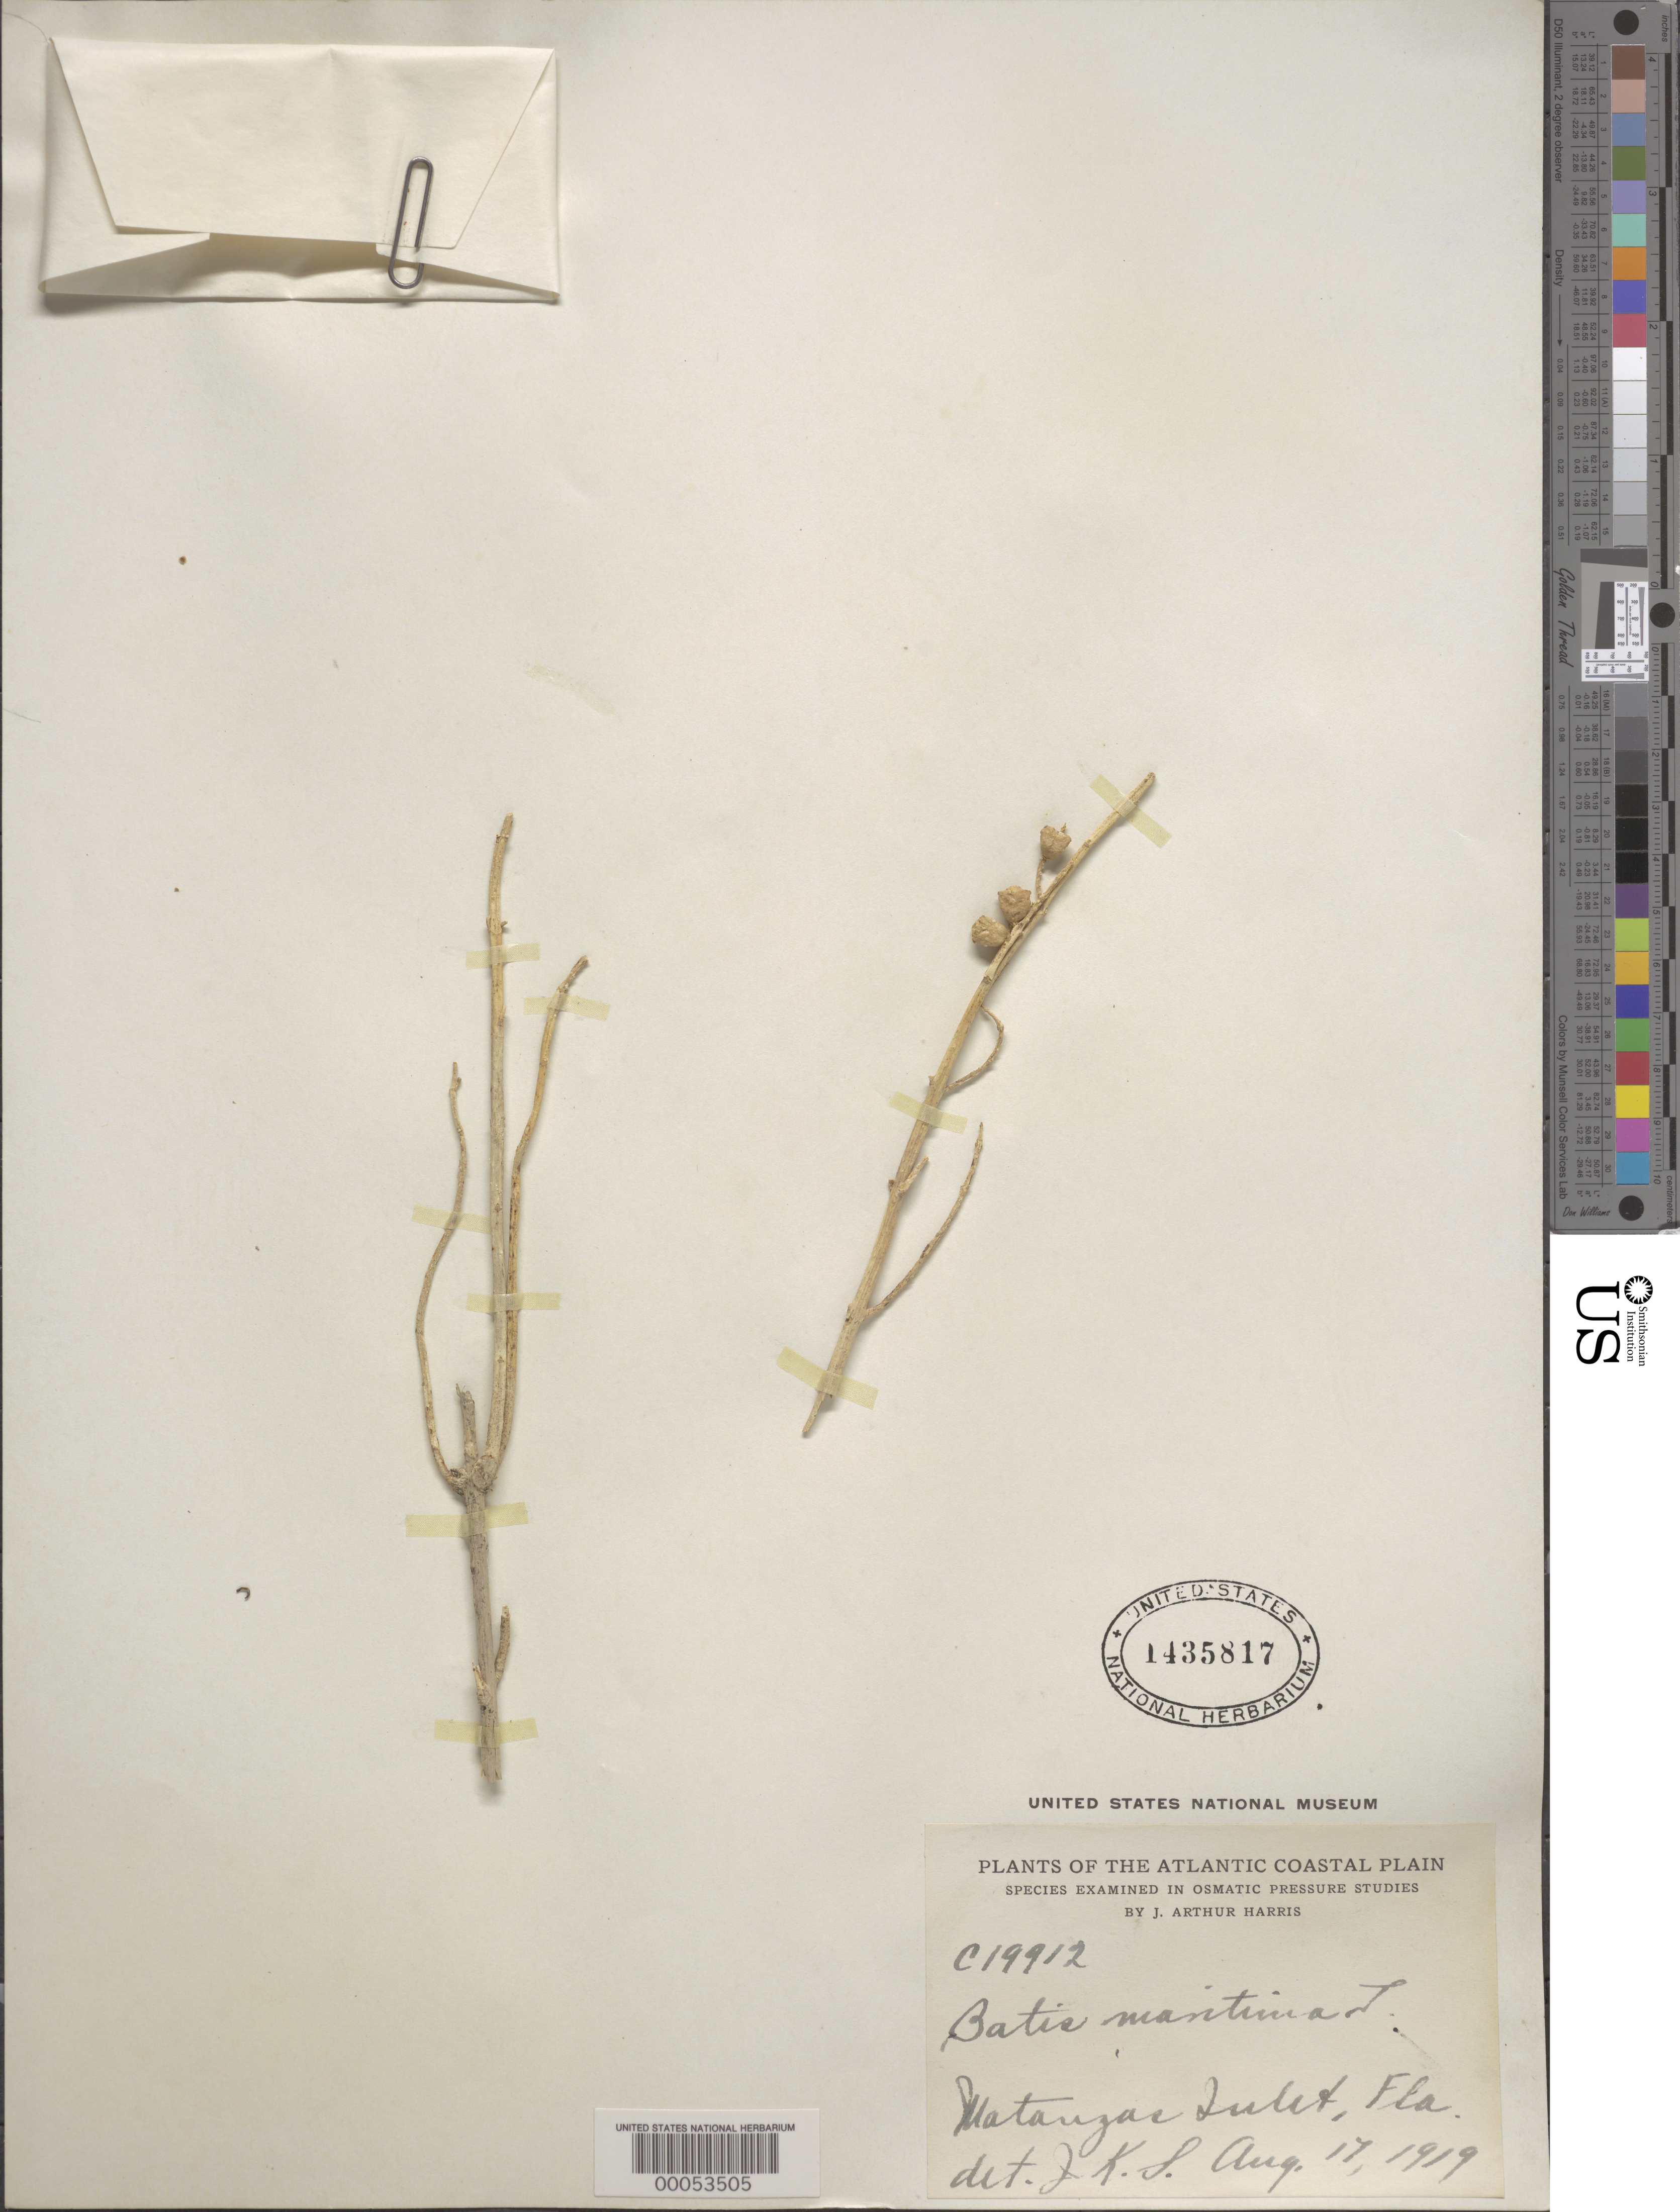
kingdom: Plantae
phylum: Tracheophyta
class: Magnoliopsida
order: Brassicales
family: Bataceae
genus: Batis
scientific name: Batis maritima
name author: L.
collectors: J. A. Harris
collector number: C19912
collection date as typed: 17 Aug 1919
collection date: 1919-08-17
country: United States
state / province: Florida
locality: Matauzas inlet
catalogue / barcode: US 1435817